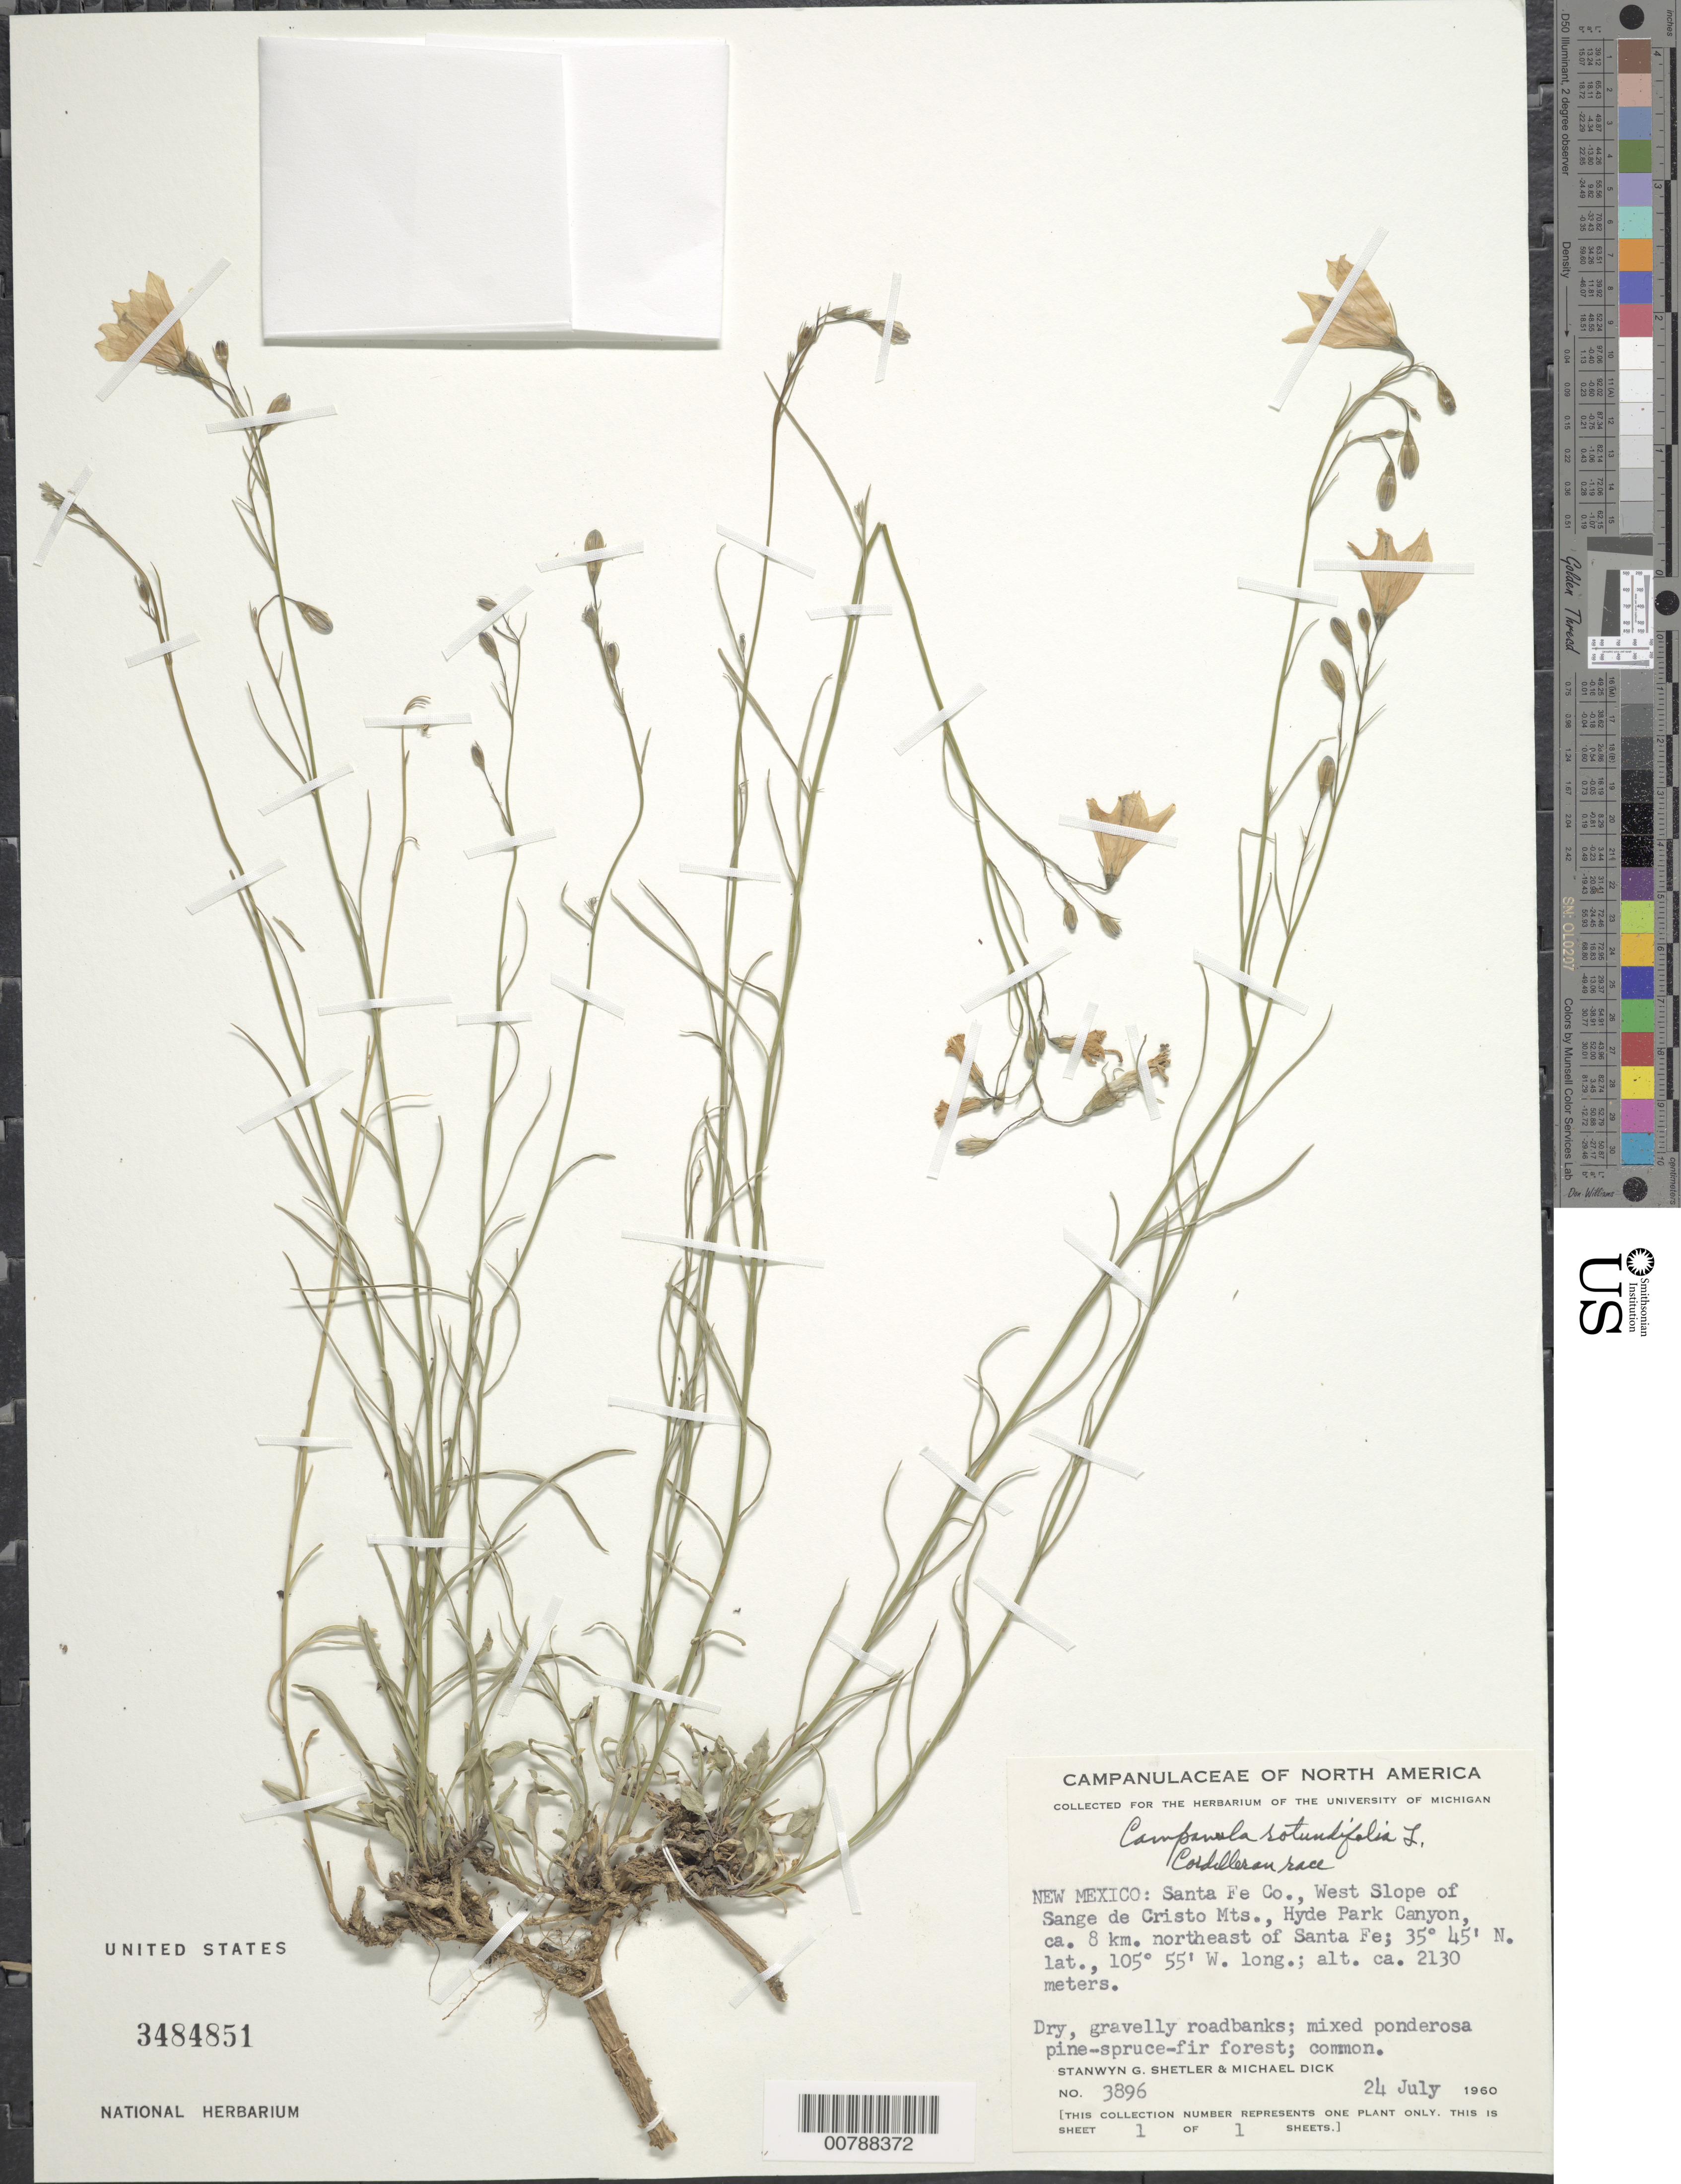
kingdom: Plantae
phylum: Tracheophyta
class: Magnoliopsida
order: Asterales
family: Campanulaceae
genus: Campanula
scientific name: Campanula rotundifolia L. Cordilleran race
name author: L.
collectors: S. Shetler & M. Dick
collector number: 3896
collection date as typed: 24 July 1960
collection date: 1960-07-24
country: United States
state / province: New Mexico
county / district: Santa Fe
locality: West slope of Sange de Cristo Mts., Hyde Park Canyon, ca. 8 km northeast of Santa Fe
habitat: Dry, gravelly roadbanks; mixed ponderosa pine-spruce-fir forest; common.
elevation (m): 2130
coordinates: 35 45' N, 105 55' W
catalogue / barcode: US 3484851